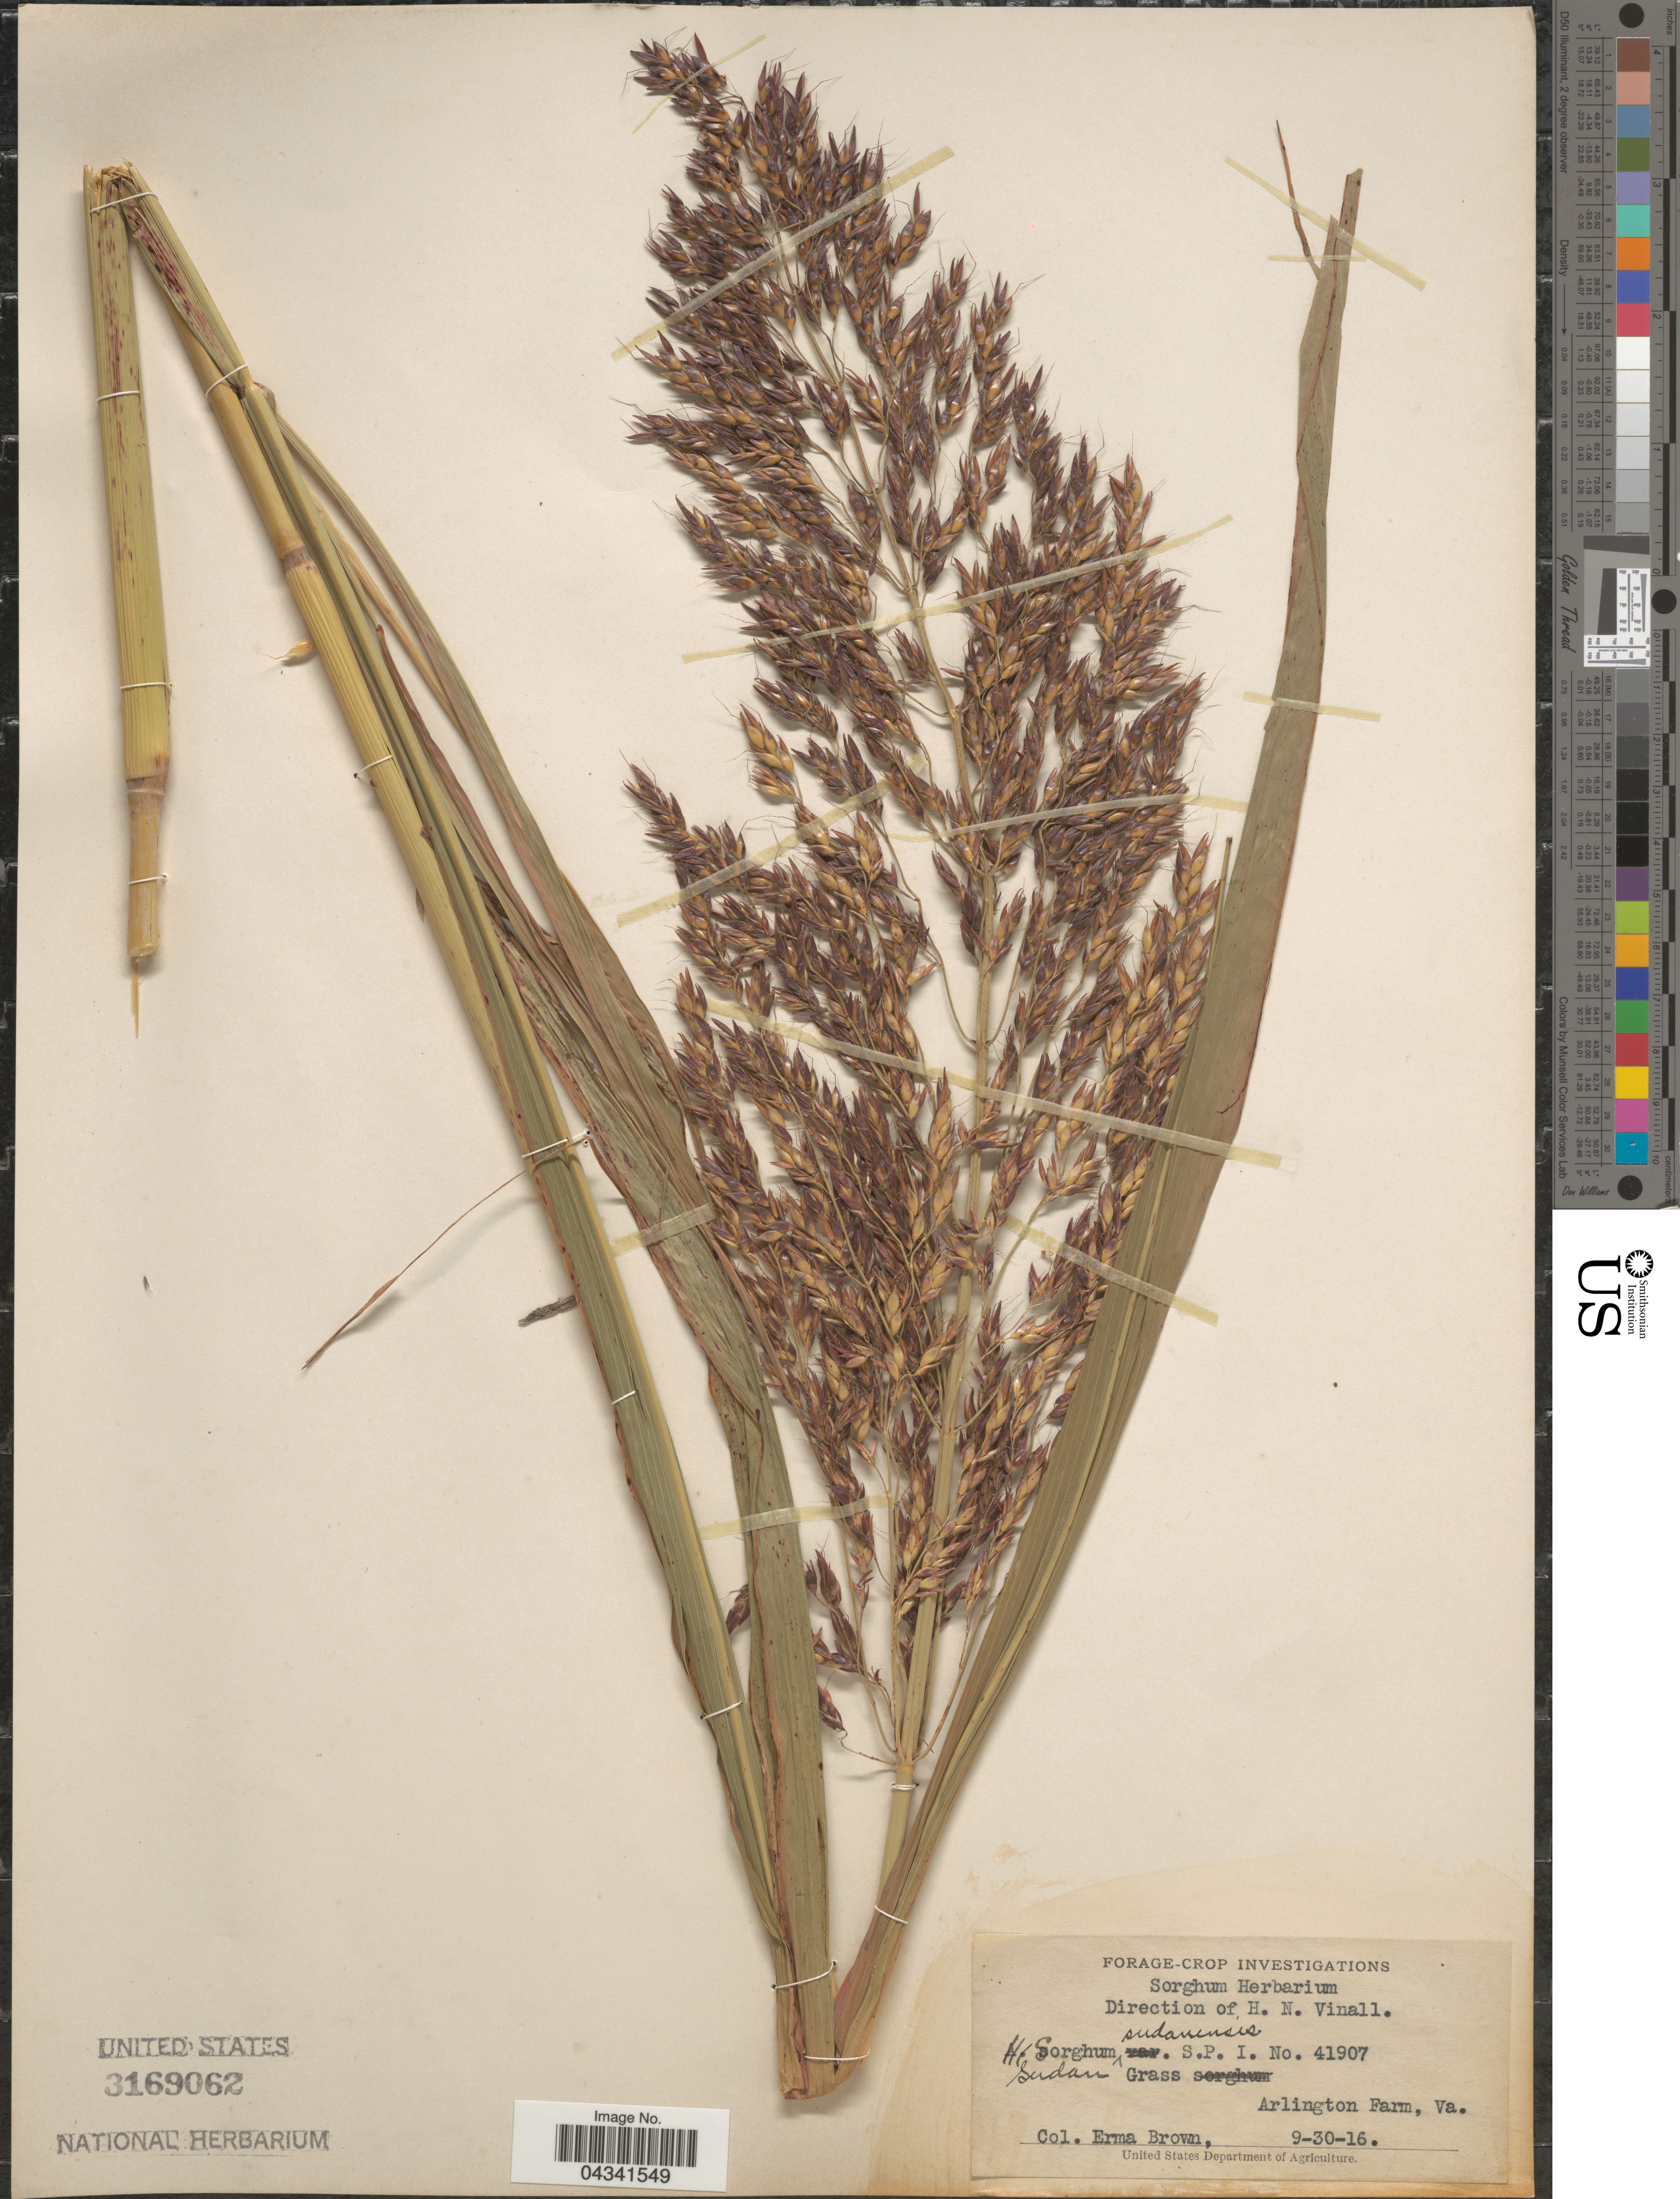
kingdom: Plantae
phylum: Tracheophyta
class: Liliopsida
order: Poales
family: Poaceae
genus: Sorghum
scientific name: Sorghum x drummondii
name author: (Nees ex Steud.) Millsp. & Chase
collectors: E. Brown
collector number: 41907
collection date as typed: Transcribed d/m/y: 30/9/16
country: United States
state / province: Virginia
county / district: Arlington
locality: Arlington Farm.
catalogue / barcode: US 3169062